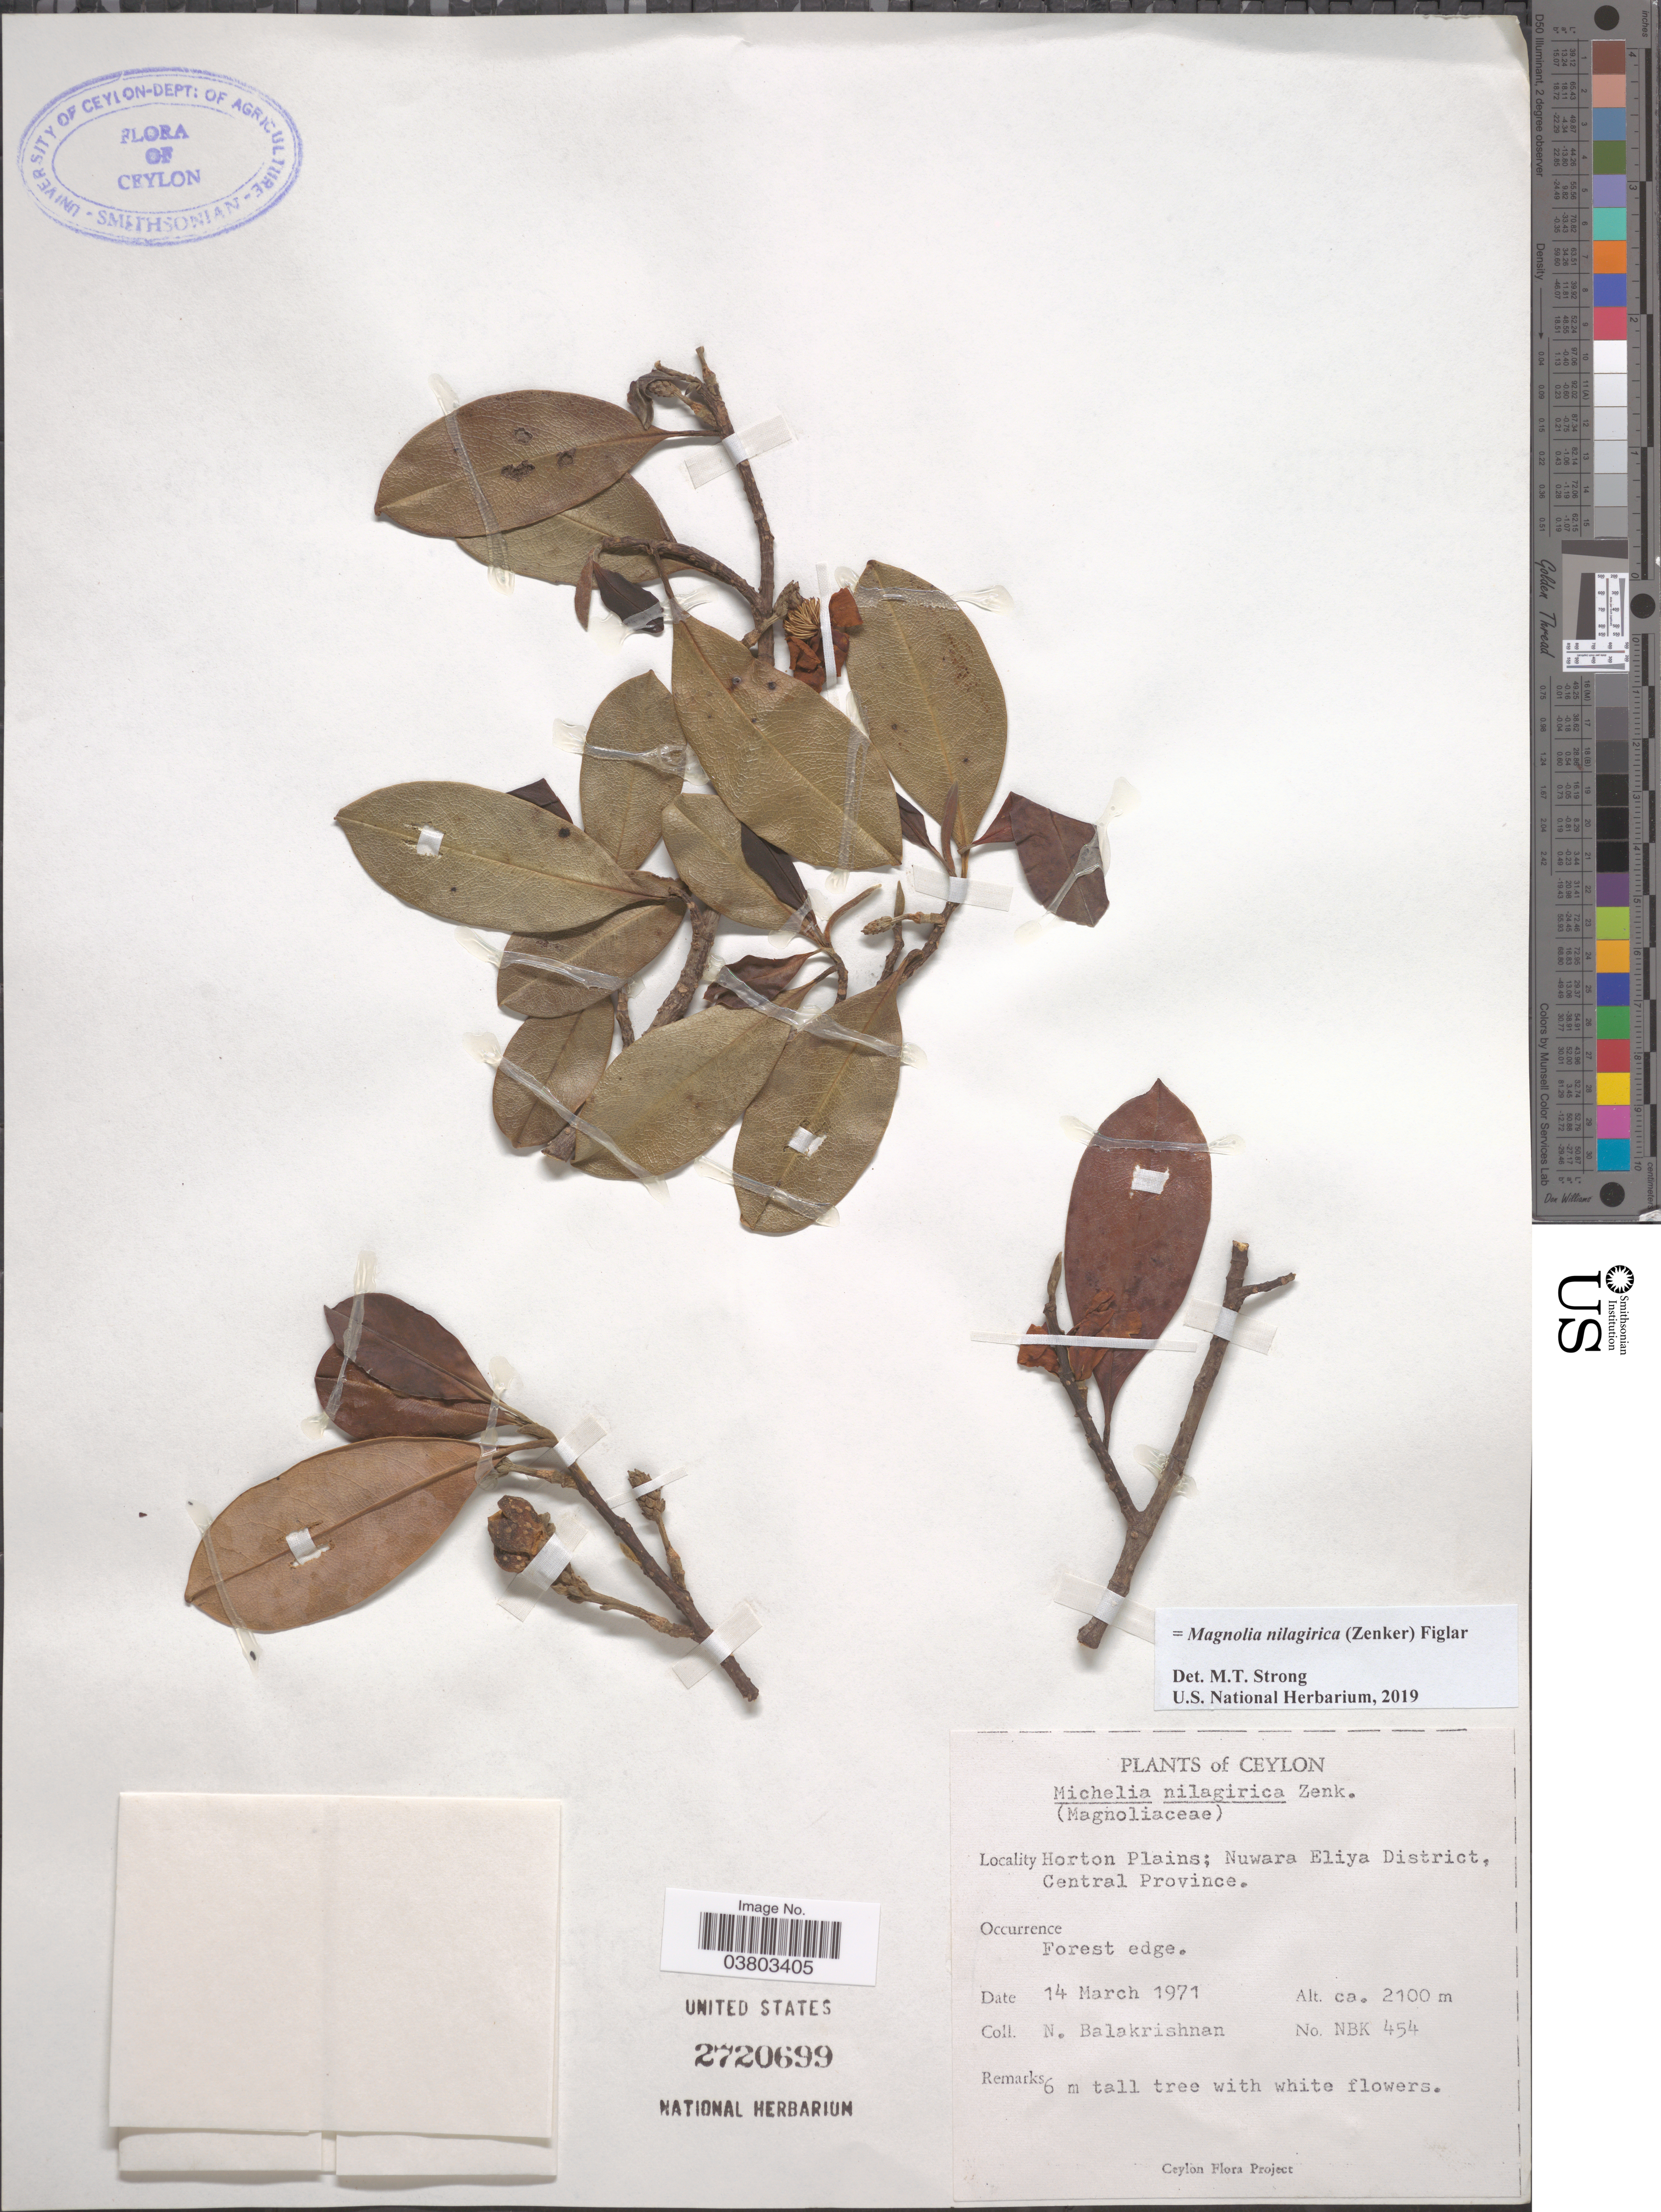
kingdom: Plantae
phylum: Tracheophyta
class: Magnoliopsida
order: Magnoliales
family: Magnoliaceae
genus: Magnolia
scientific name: Magnolia nilagirica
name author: (Zenker) Figlar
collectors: N. Balakrishnan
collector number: NBK 454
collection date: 1971-03-14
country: Sri Lanka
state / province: Central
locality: Ceylon. Horton Plains; Nuwara Eliya District.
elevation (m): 2100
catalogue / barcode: US 2720699